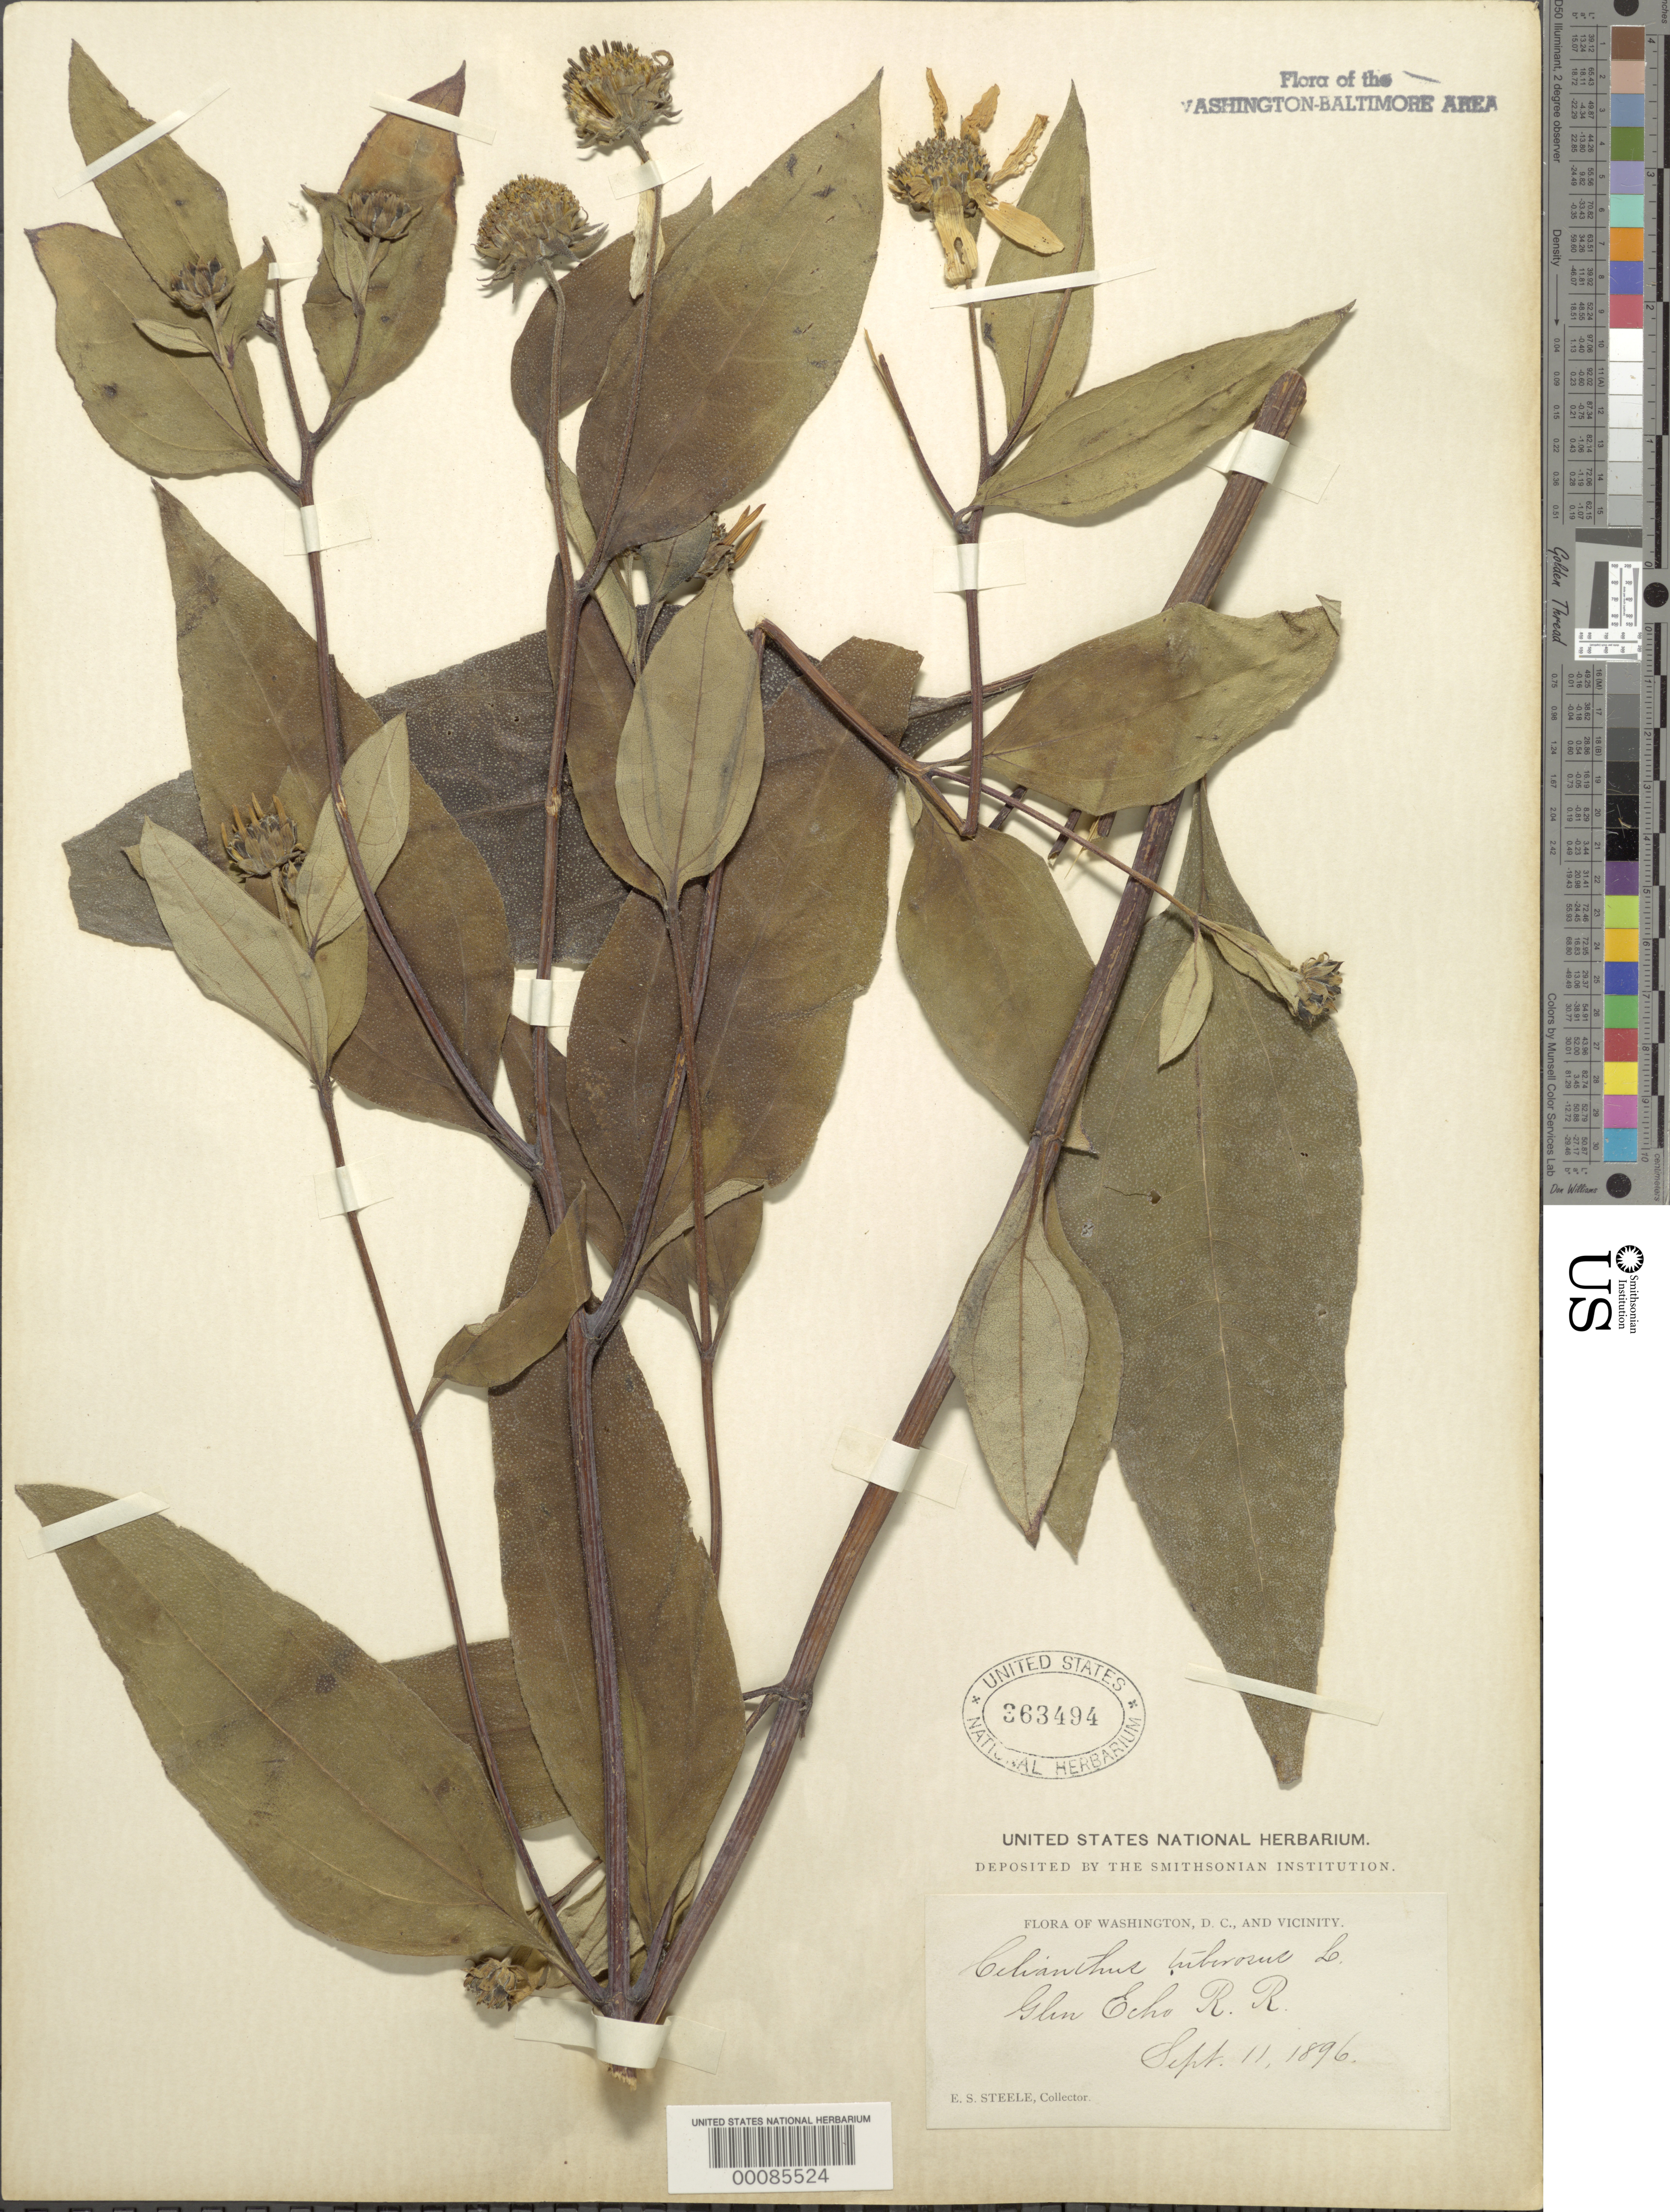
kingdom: Plantae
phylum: Tracheophyta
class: Magnoliopsida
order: Asterales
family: Asteraceae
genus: Helianthus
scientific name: Helianthus tuberosus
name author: L.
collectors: E. Steele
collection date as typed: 11 Sep 1896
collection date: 1896-09-11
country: United States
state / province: Maryland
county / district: Montgomery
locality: Glen Echo Railroad C. & O. Canal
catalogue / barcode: US 363494